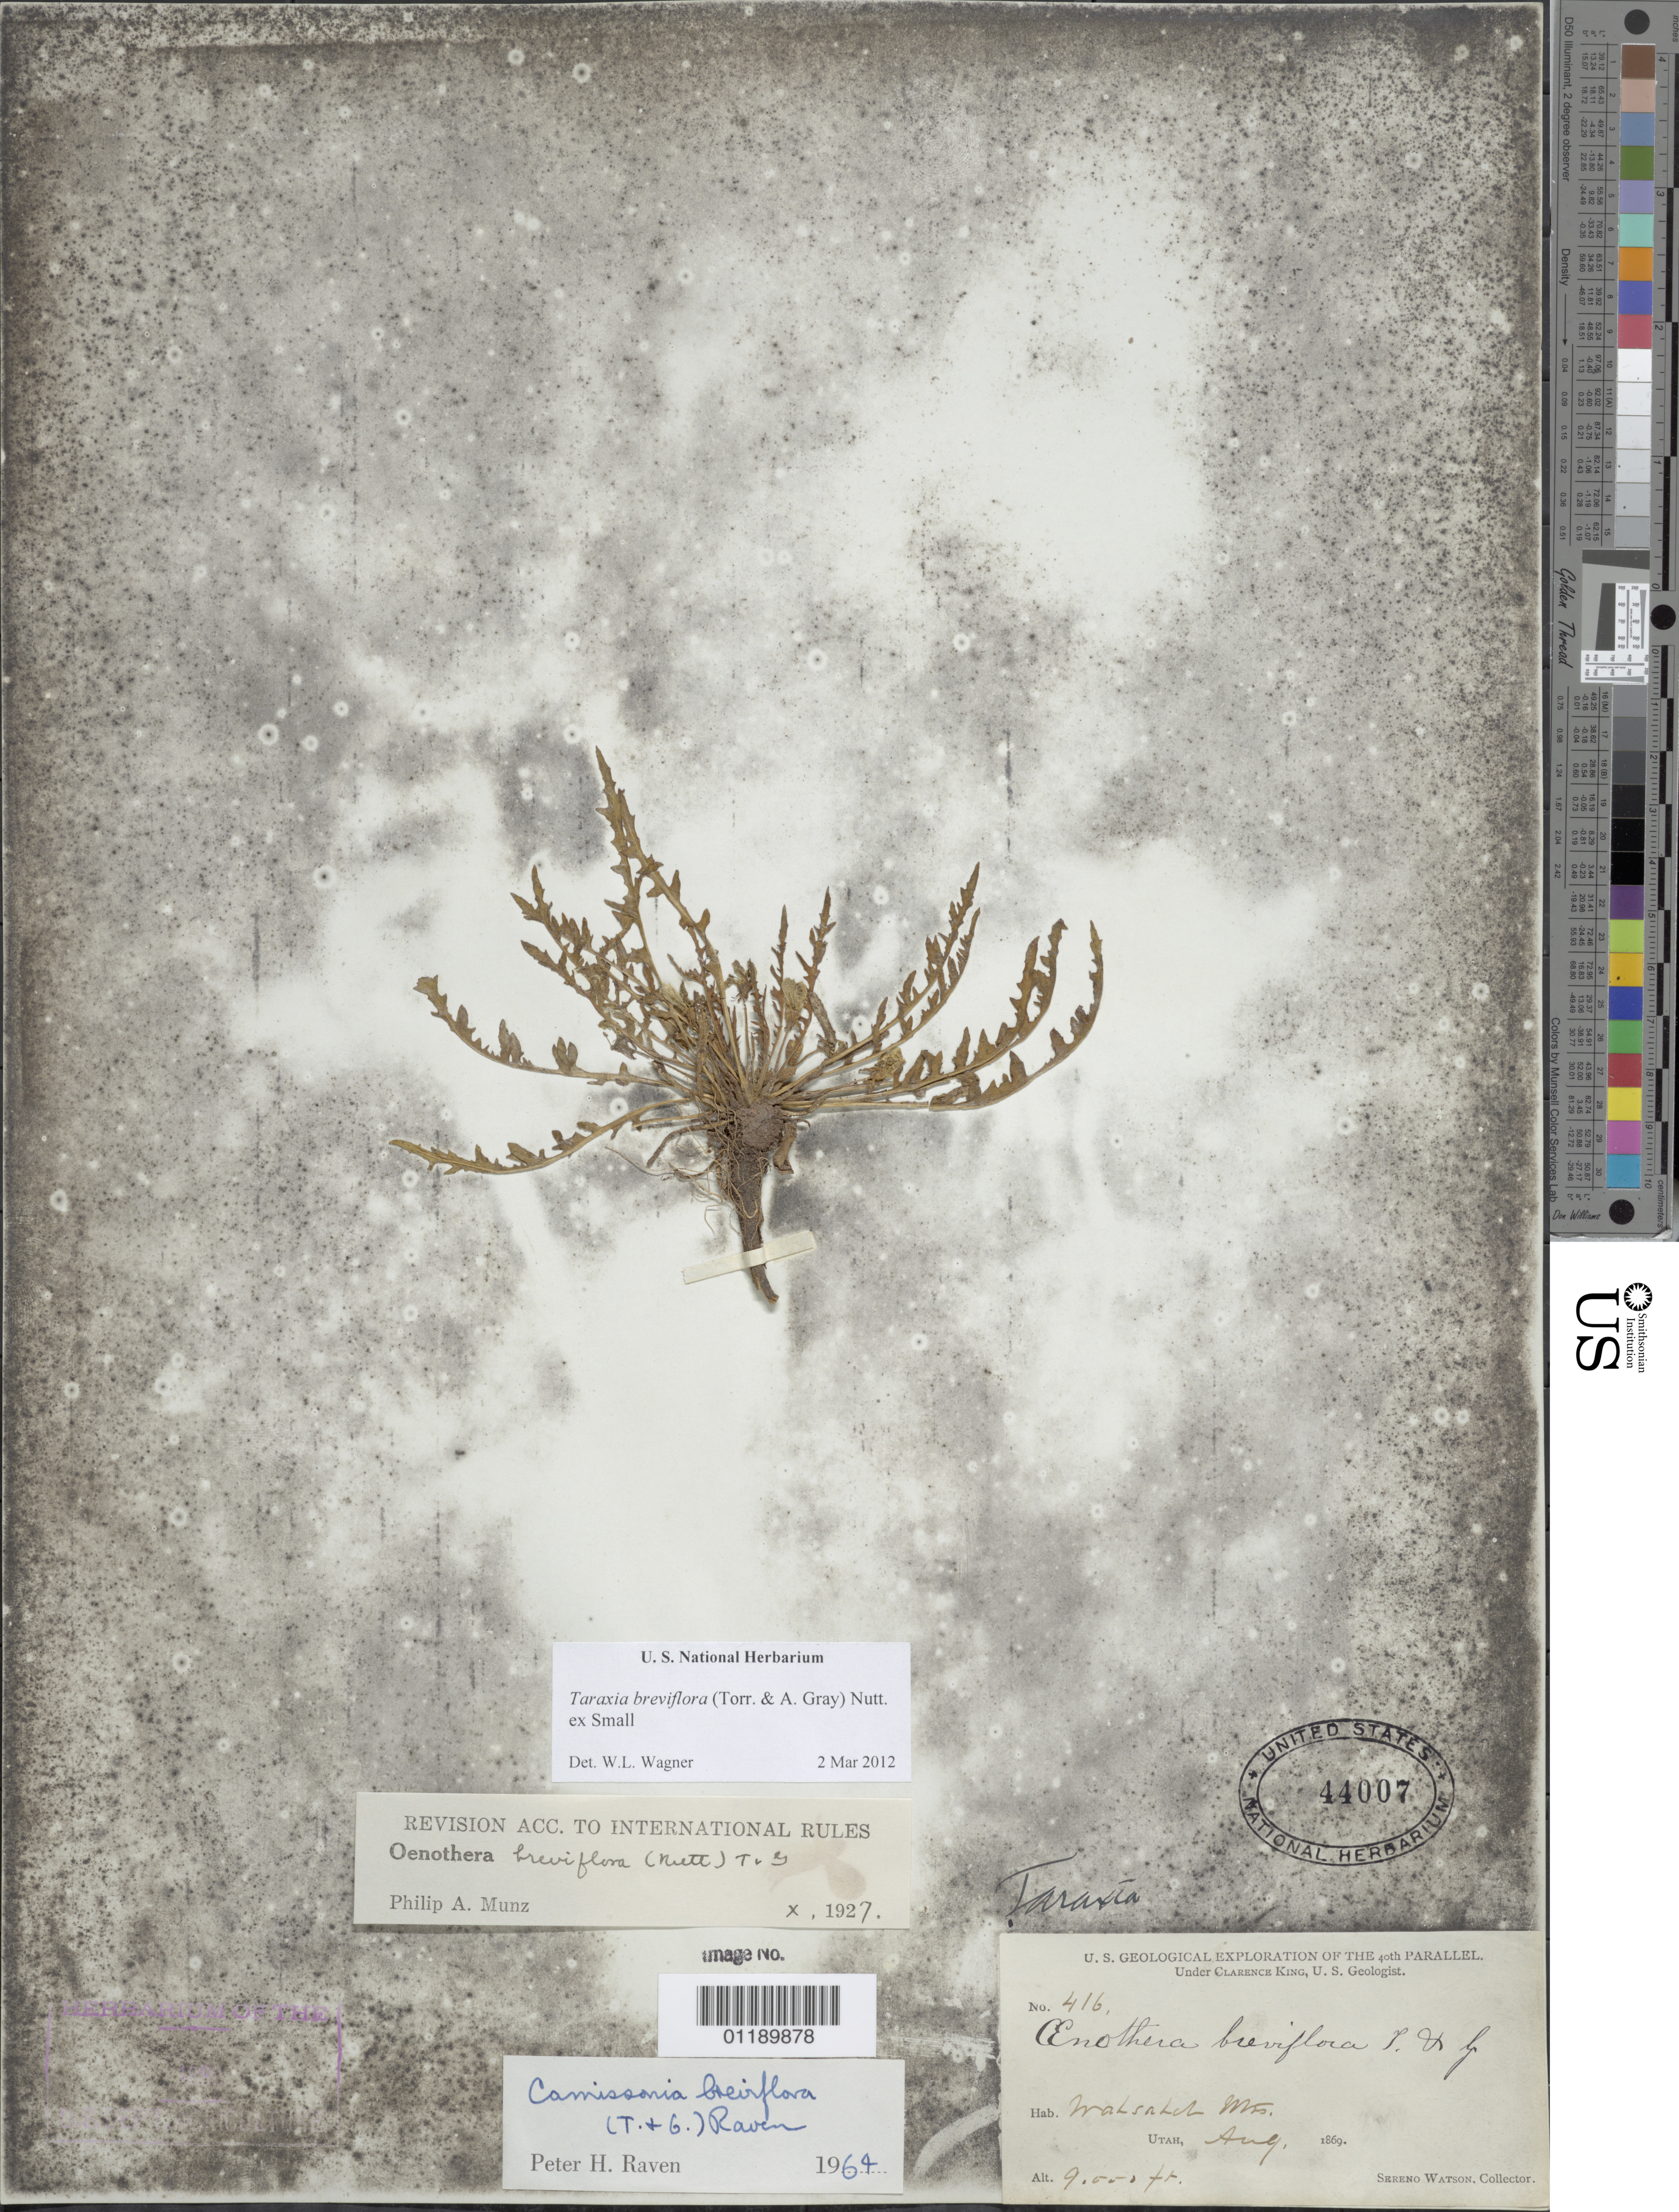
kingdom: Plantae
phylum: Tracheophyta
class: Magnoliopsida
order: Myrtales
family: Onagraceae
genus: Taraxia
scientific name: Taraxia breviflora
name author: (Torr. & A. Gray) Nutt. ex Small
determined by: Wagner, W. L., (BOT), Smithsonian Institution - National Museum of Natural History (UNITED STATES)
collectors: S. Watson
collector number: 416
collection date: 1869-08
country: United States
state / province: Utah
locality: Wasatch Mts.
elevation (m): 2743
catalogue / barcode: US 44007